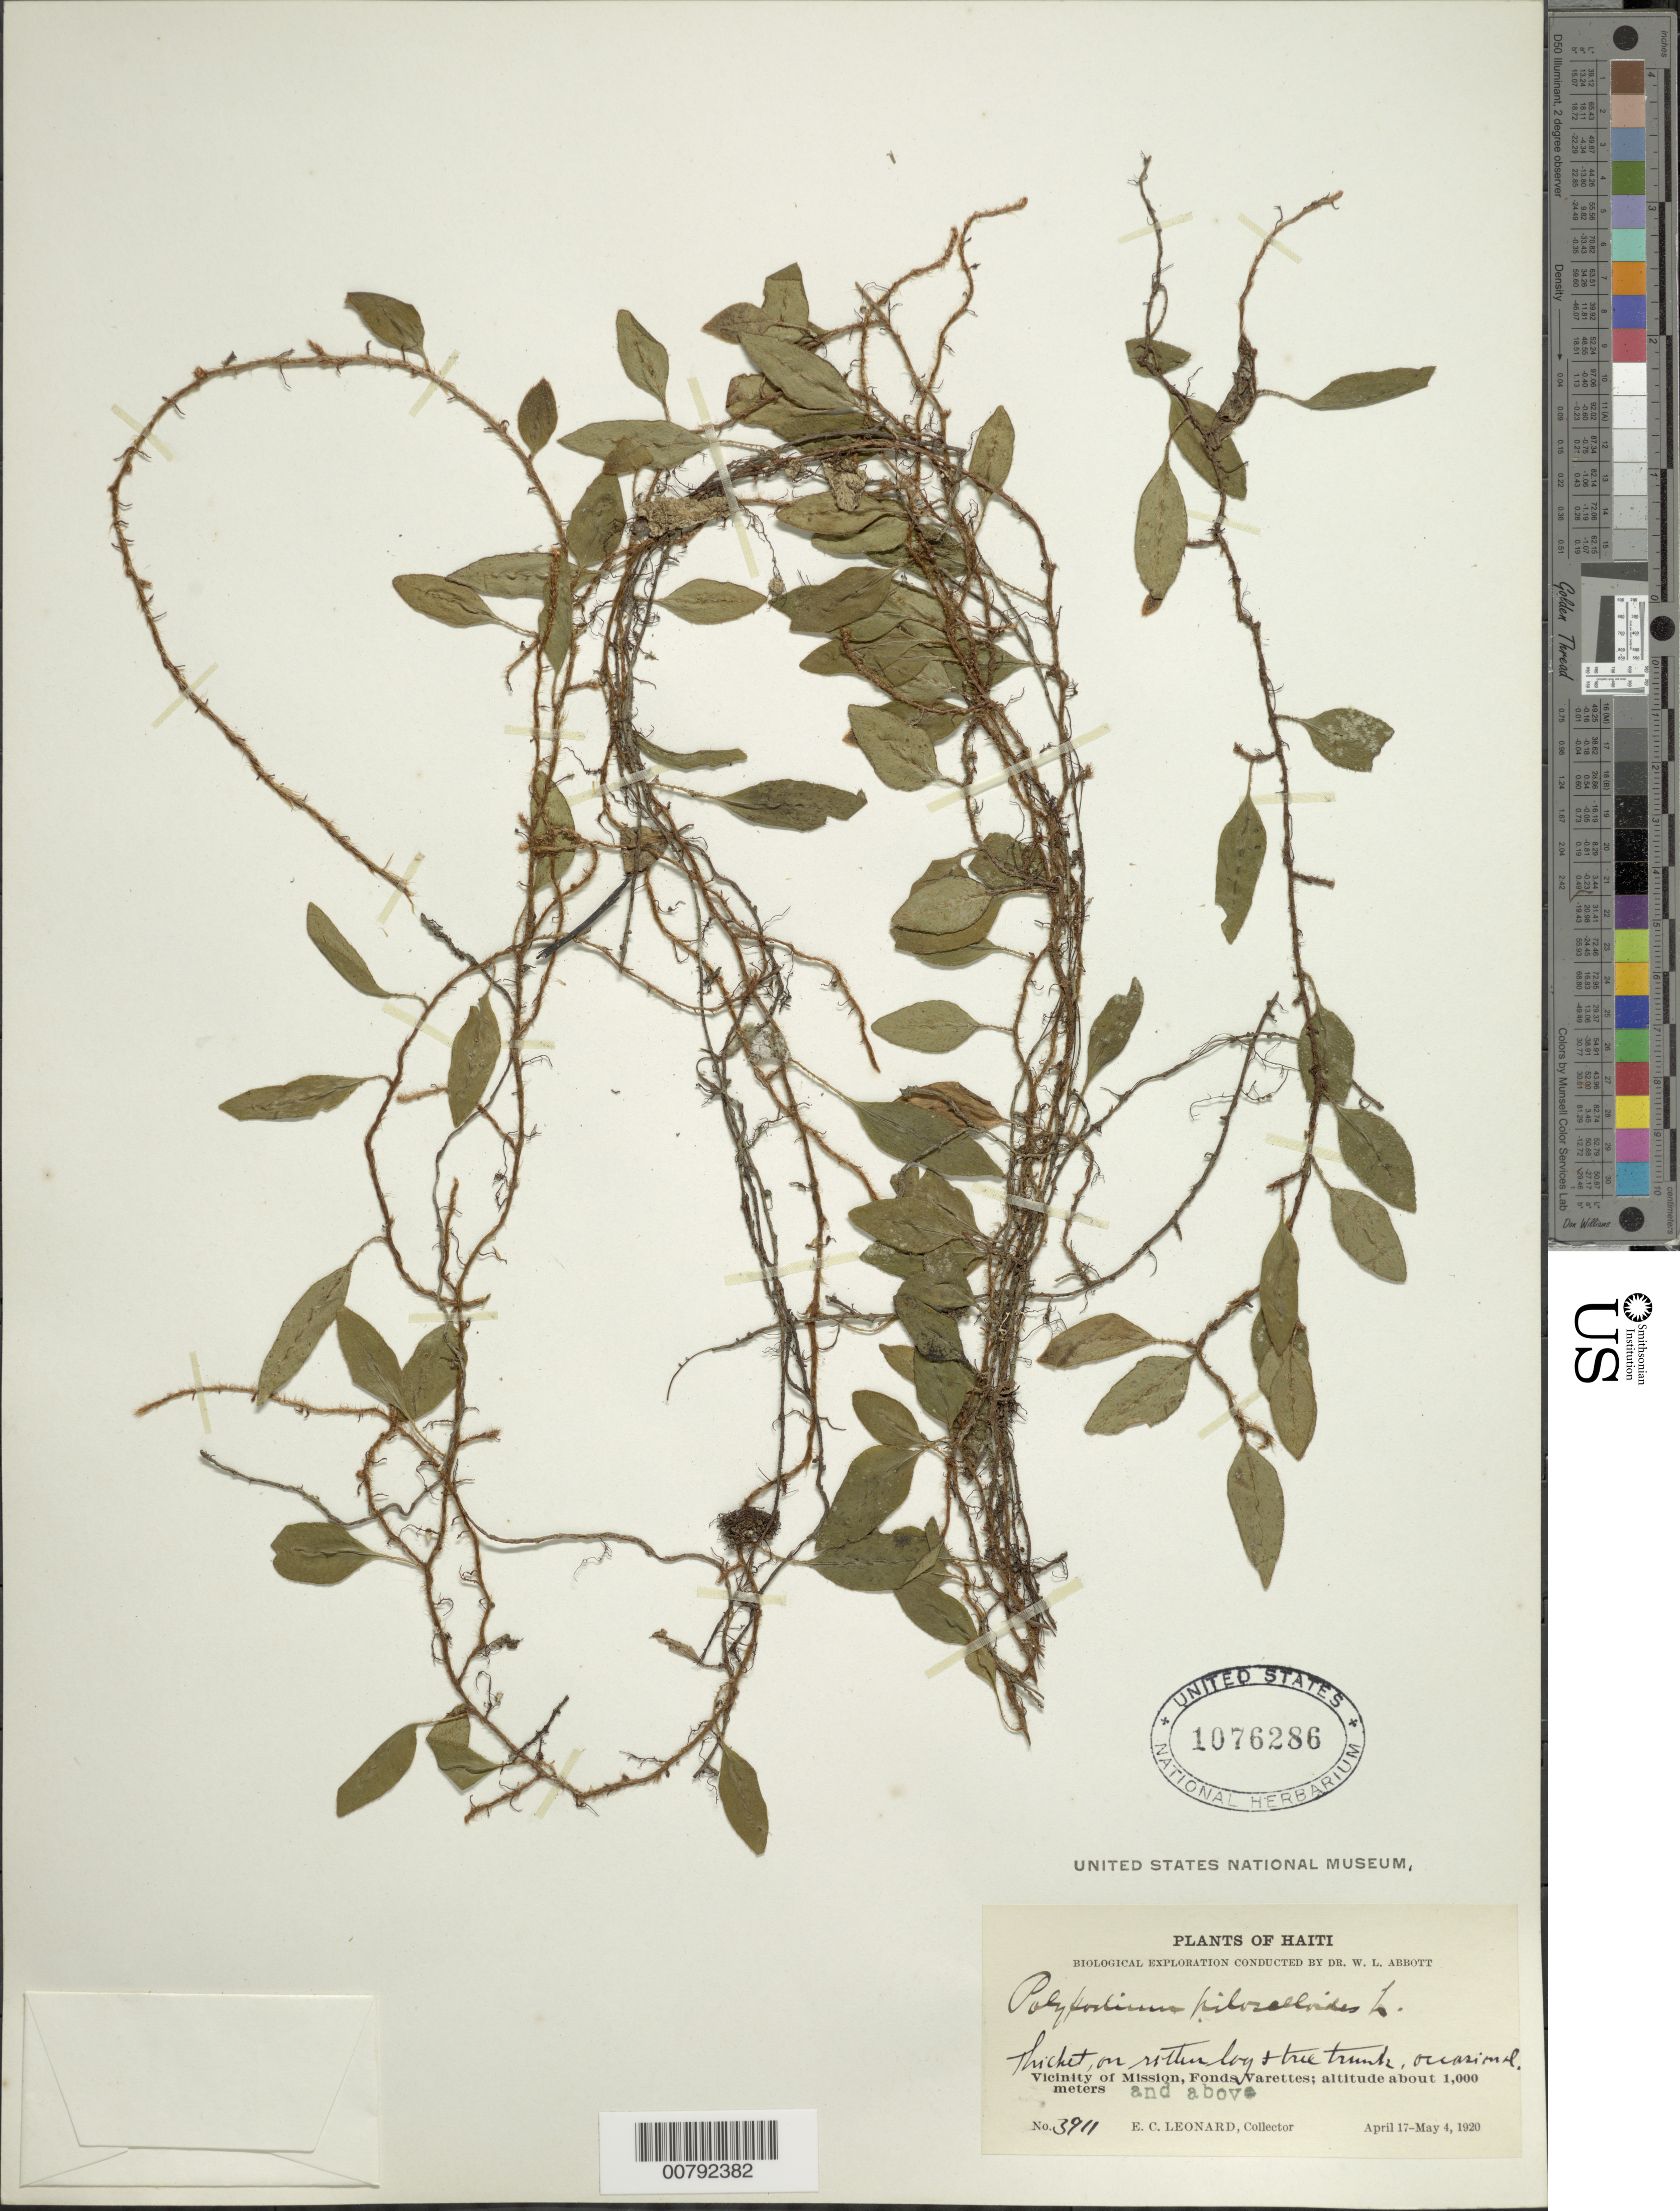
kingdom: Plantae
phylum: Tracheophyta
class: Polypodiopsida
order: Polypodiales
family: Polypodiaceae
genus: Microgramma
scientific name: Microgramma piloselloides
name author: (L.) Copel.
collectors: E. C. Leonard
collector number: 3911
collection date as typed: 17 Apr 1920 to 04 May 1920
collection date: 1920-04-17/1920-05-04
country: Haiti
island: Hispaniola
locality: Mission vicinity, Fonds Varettes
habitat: Thicket, on rotten log and tree trunks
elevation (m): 1000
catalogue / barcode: US 1076286